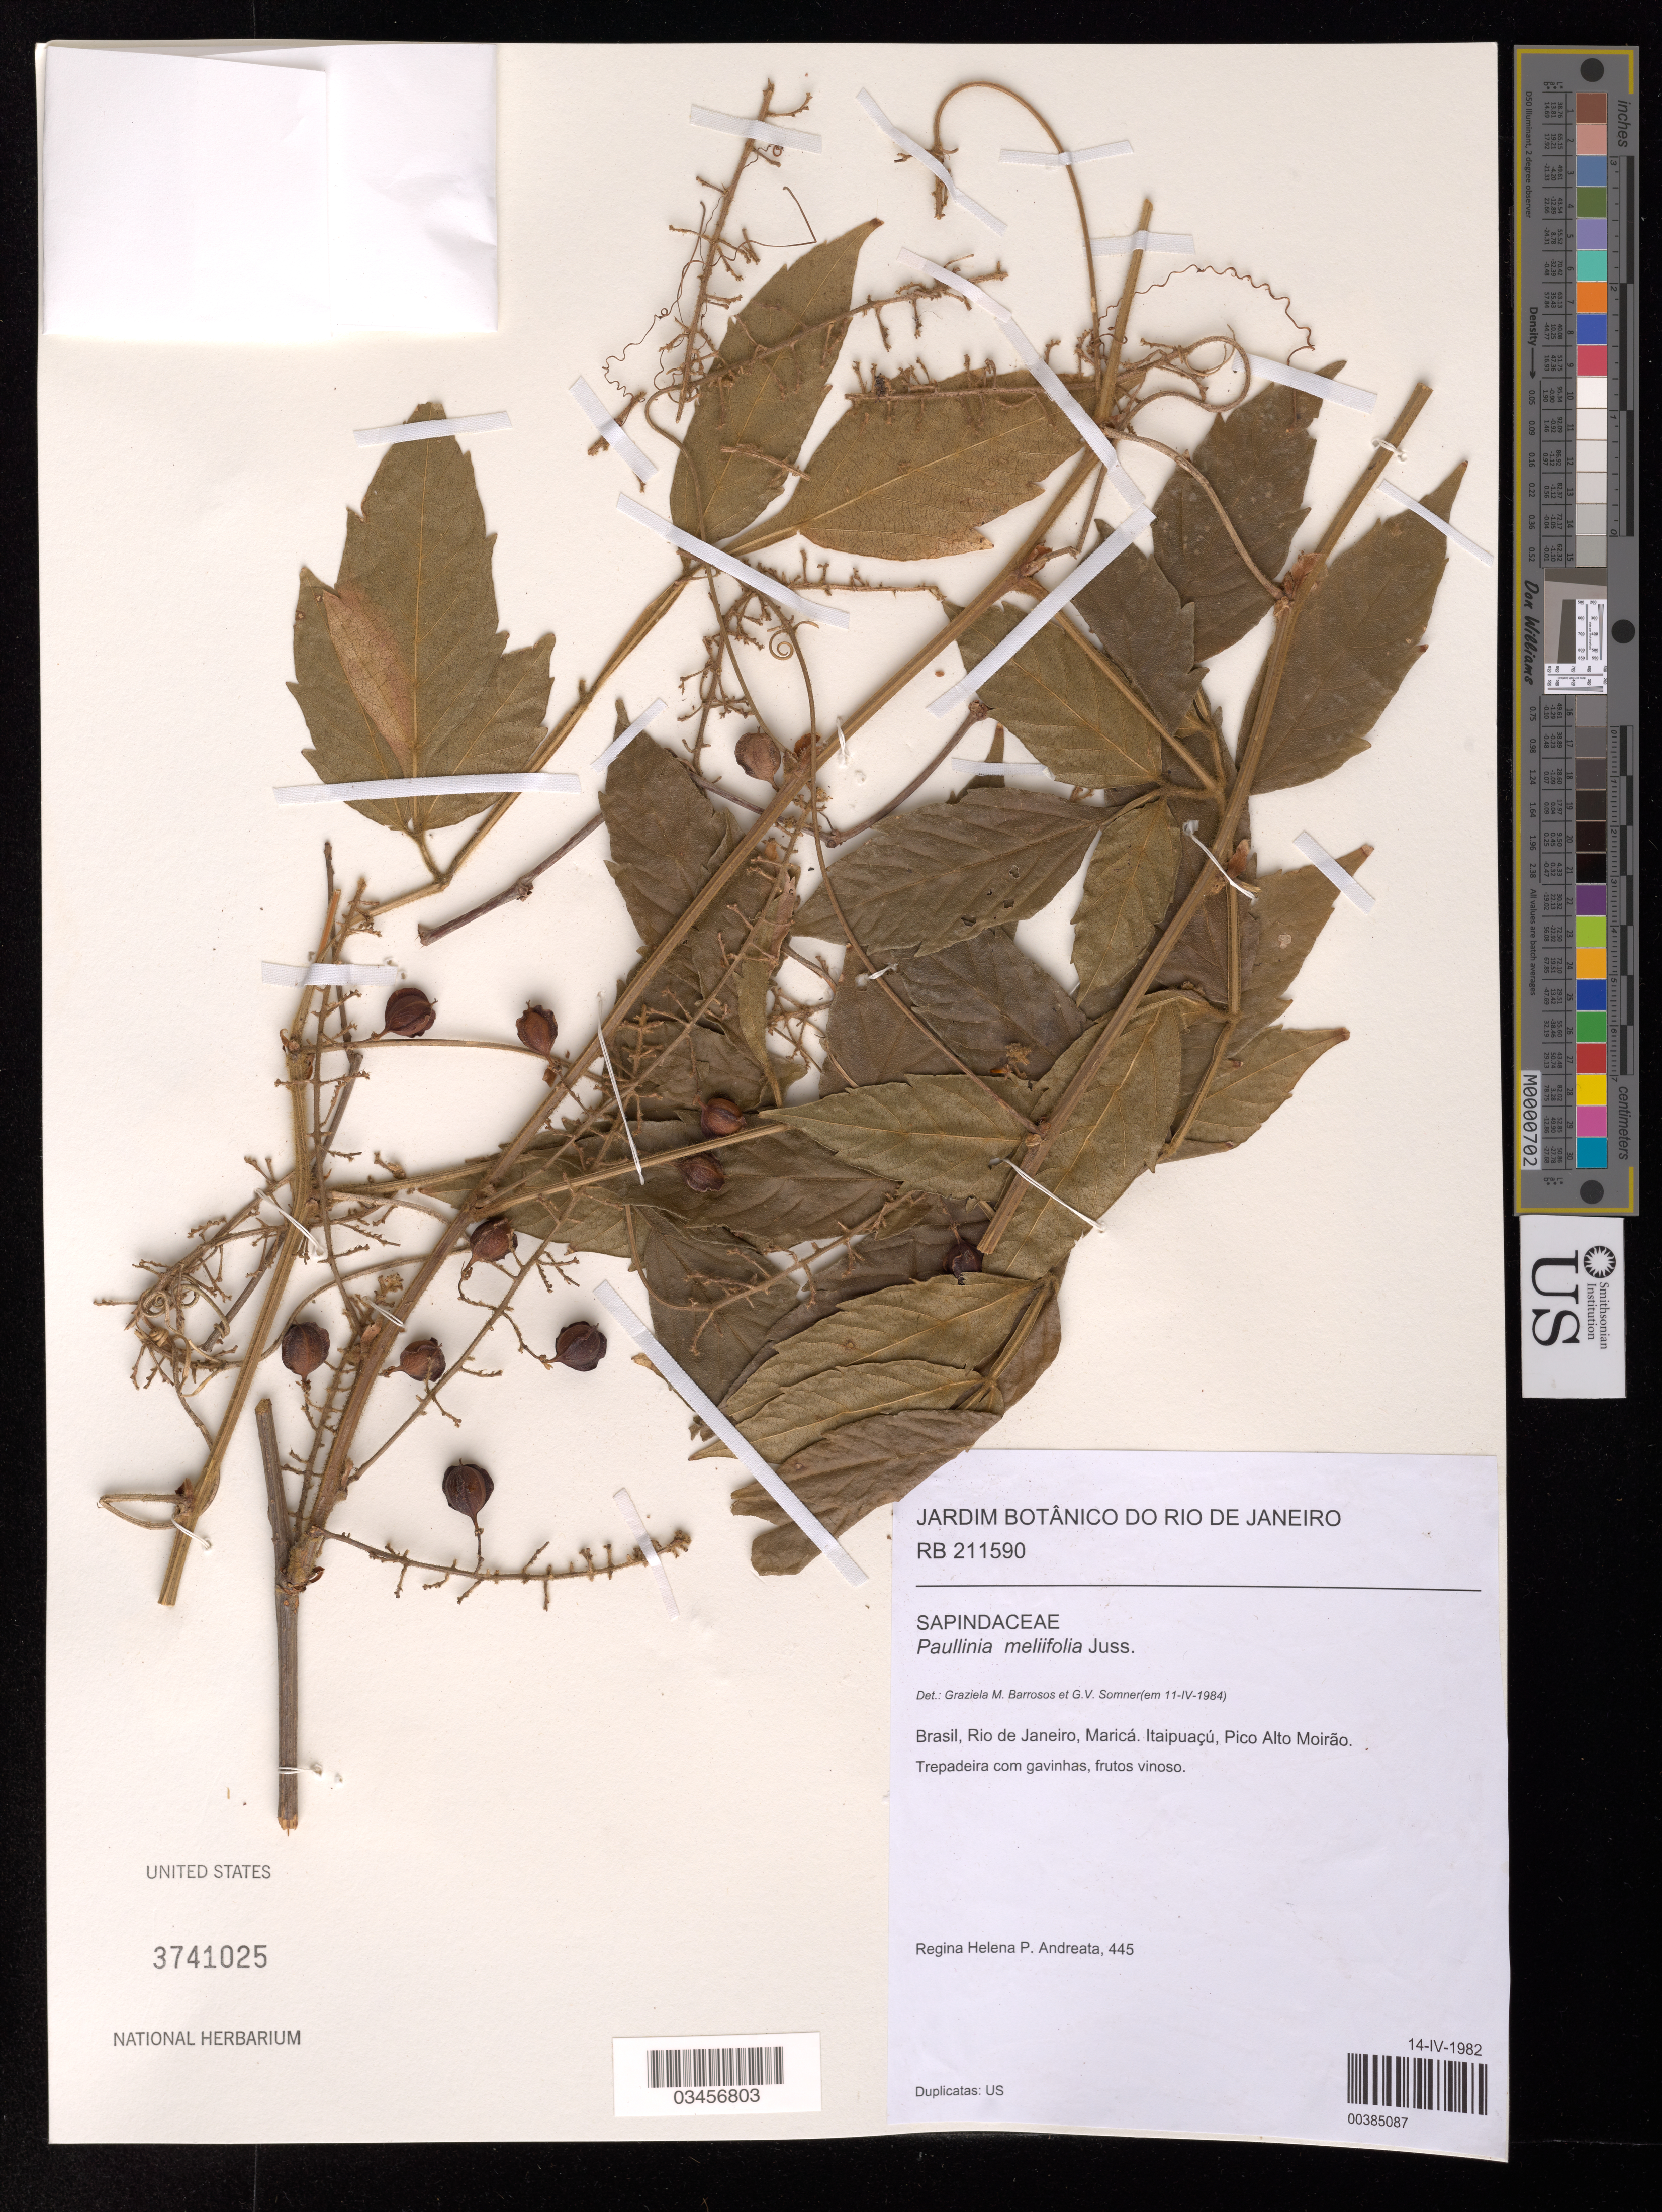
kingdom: Plantae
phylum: Tracheophyta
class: Magnoliopsida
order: Sapindales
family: Sapindaceae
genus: Paullinia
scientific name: Paullinia meliifolia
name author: Juss.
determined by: Somner, G. V.; Barroso, G. M.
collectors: R. H. Andreata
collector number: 445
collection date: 1982-04-15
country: Brazil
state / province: Rio de Janeiro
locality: Maricá. Itaipuaçú, Pico Alto Moirão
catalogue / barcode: US 3741025